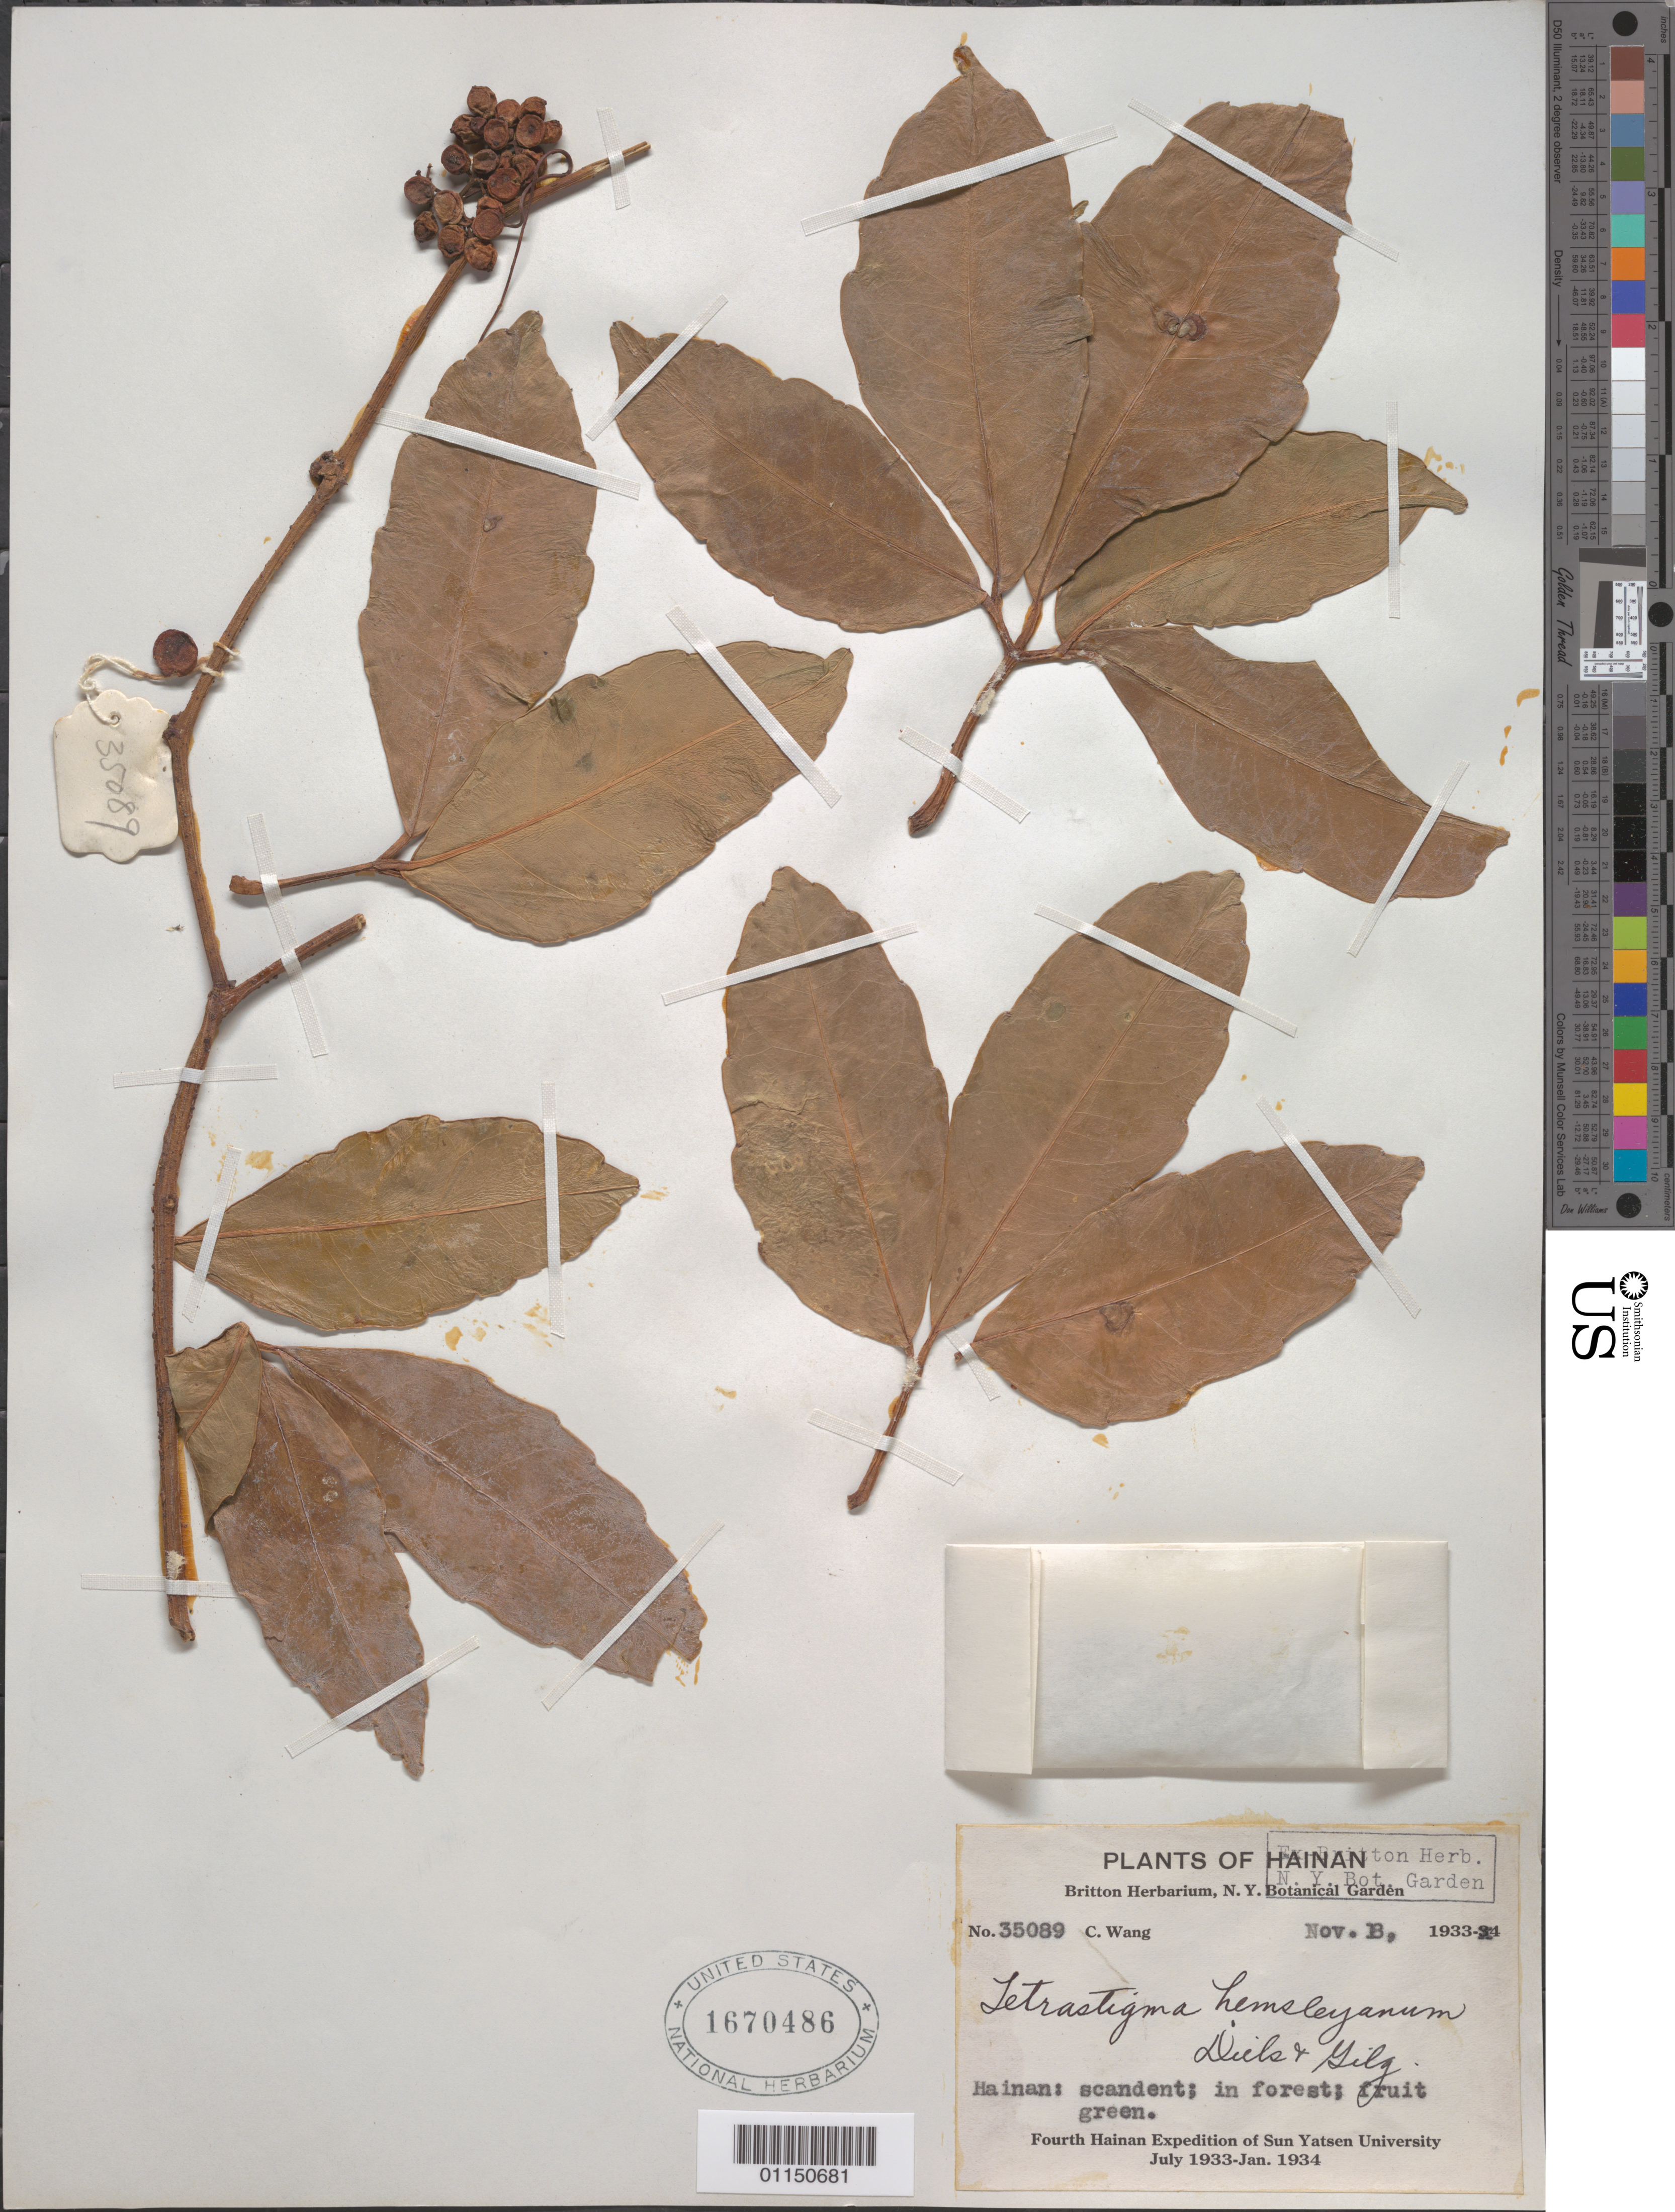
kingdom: Plantae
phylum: Tracheophyta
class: Magnoliopsida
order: Vitales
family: Vitaceae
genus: Tetrastigma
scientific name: Tetrastigma hemsleyanum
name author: Diels & Gilg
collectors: C. Wang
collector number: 35089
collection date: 1933-11-18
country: China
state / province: Hainan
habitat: Scandent; in forest.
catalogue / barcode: US 1670486